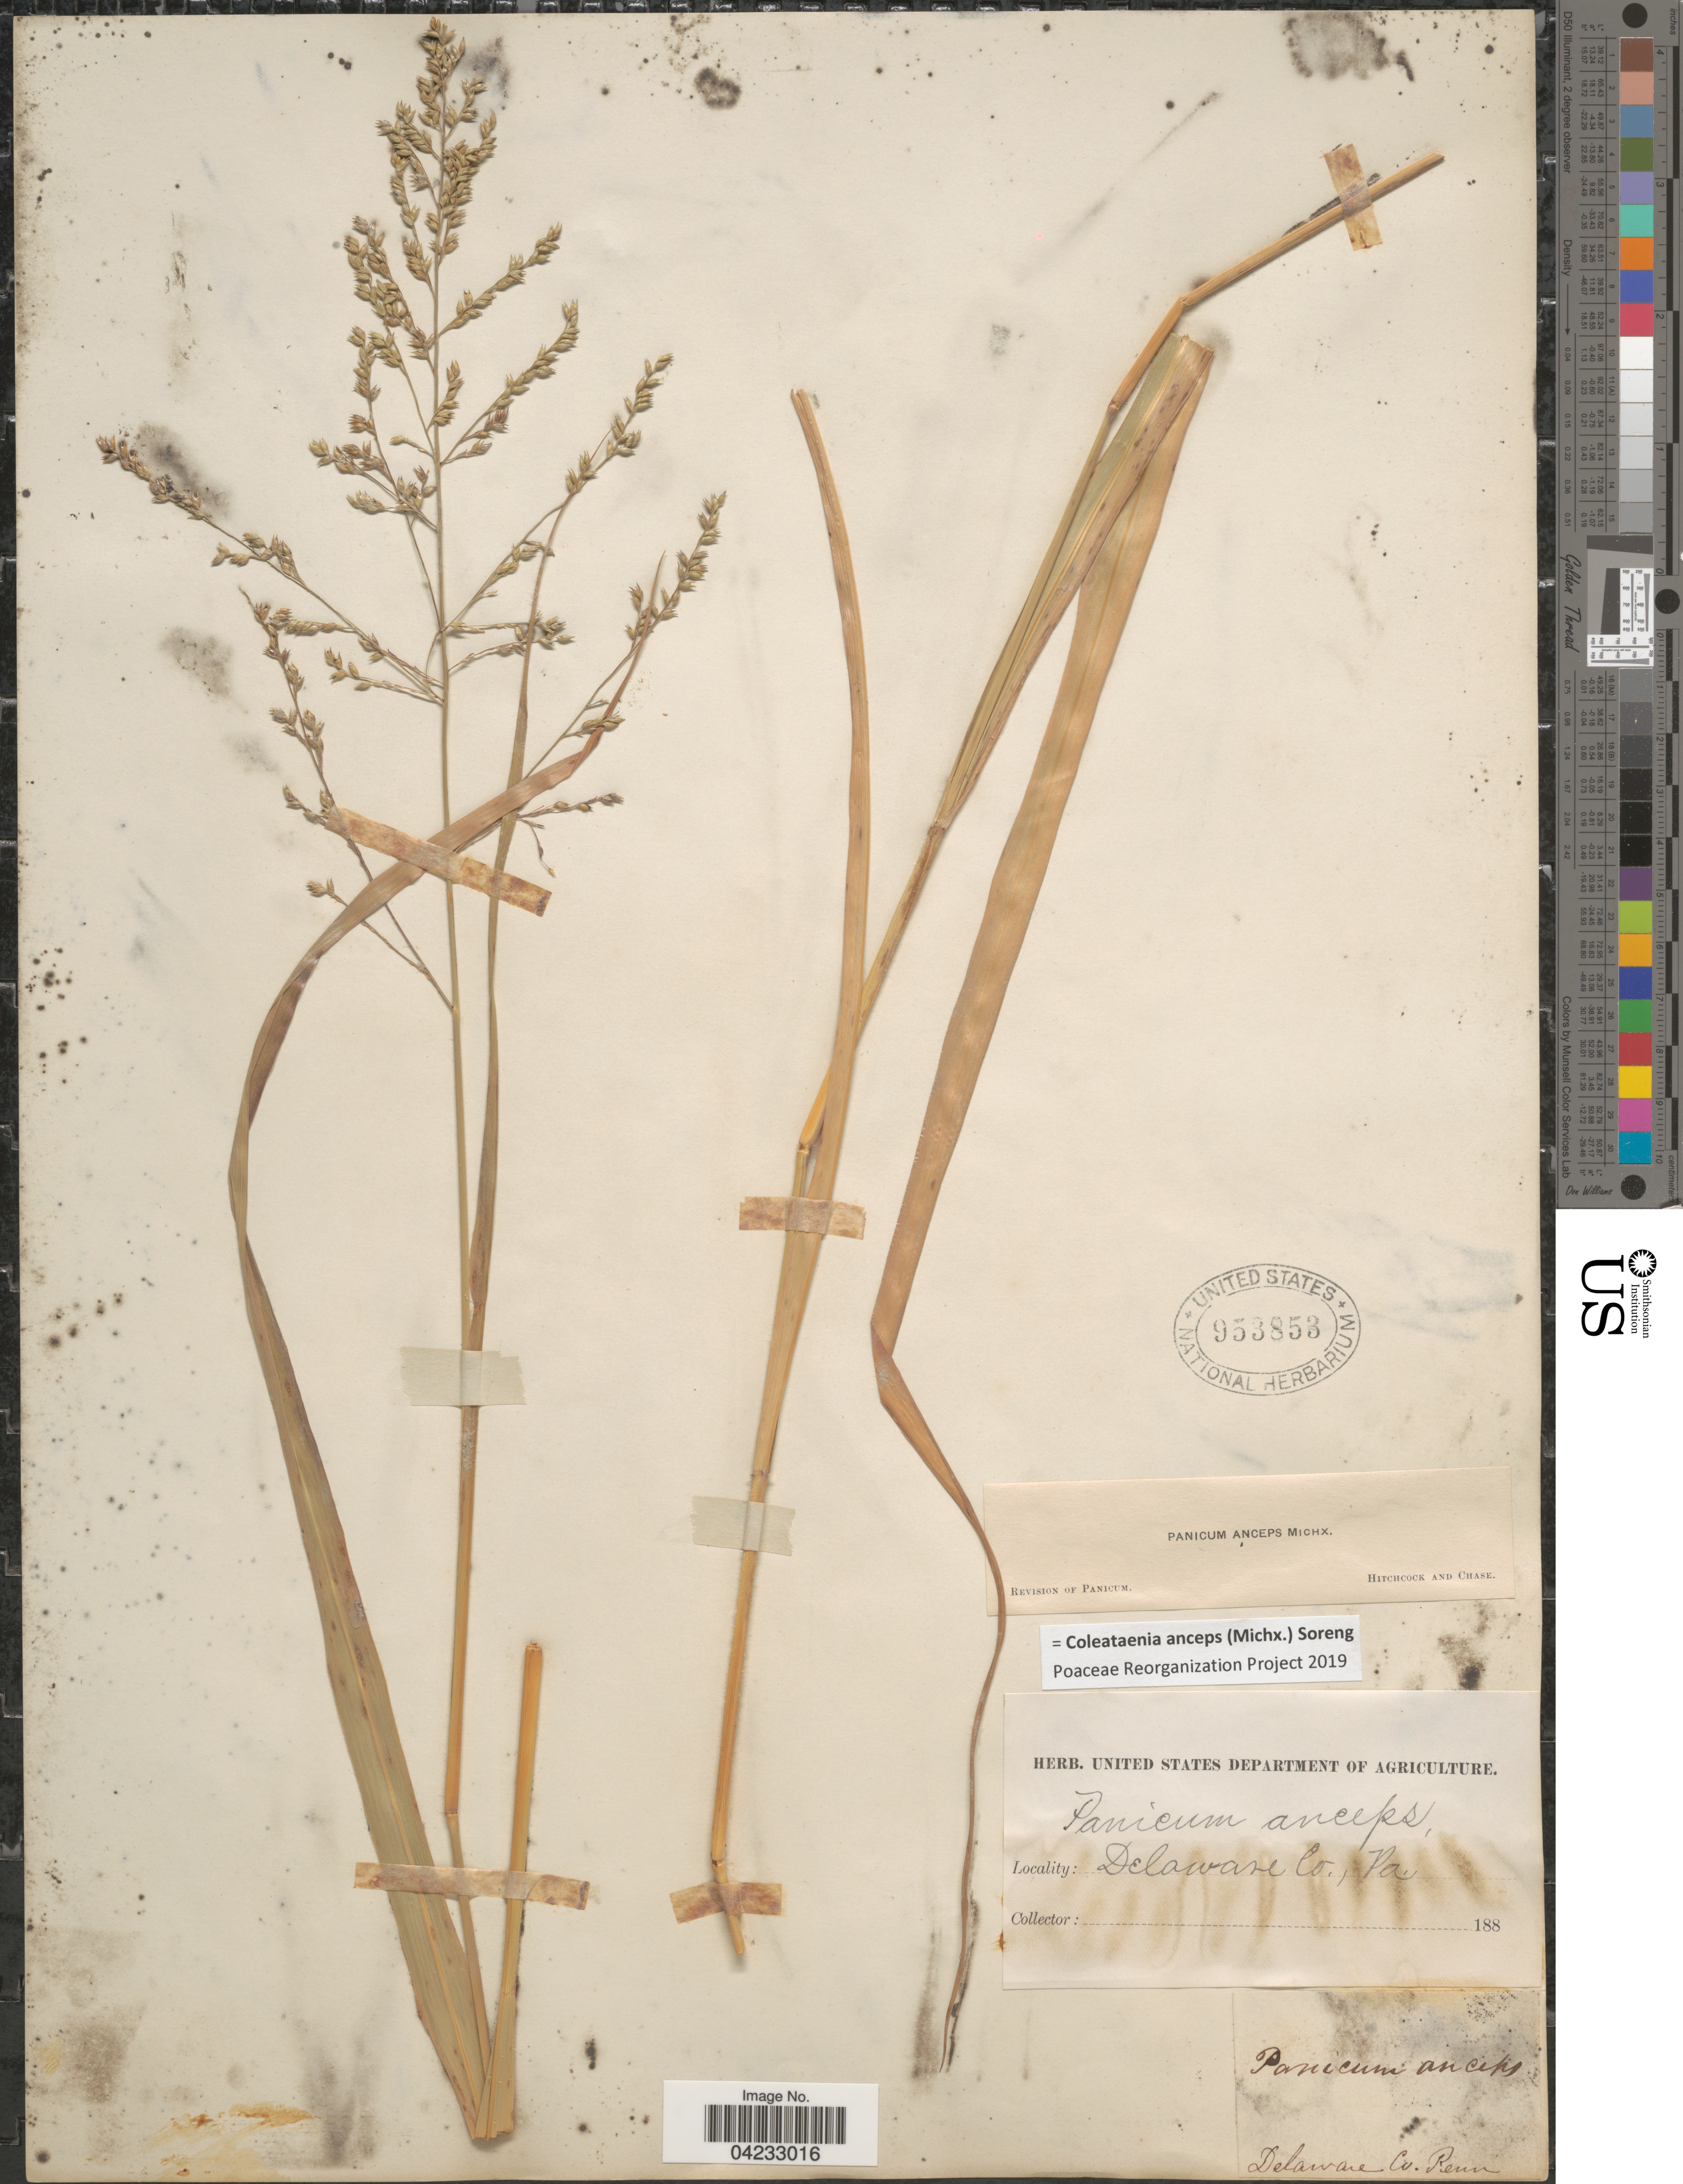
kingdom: Plantae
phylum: Tracheophyta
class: Liliopsida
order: Poales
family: Poaceae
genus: Coleataenia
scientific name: Coleataenia anceps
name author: (Michx.) Soreng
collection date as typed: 188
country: United States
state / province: Pennsylvania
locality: Delaware Co.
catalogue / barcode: US 953853